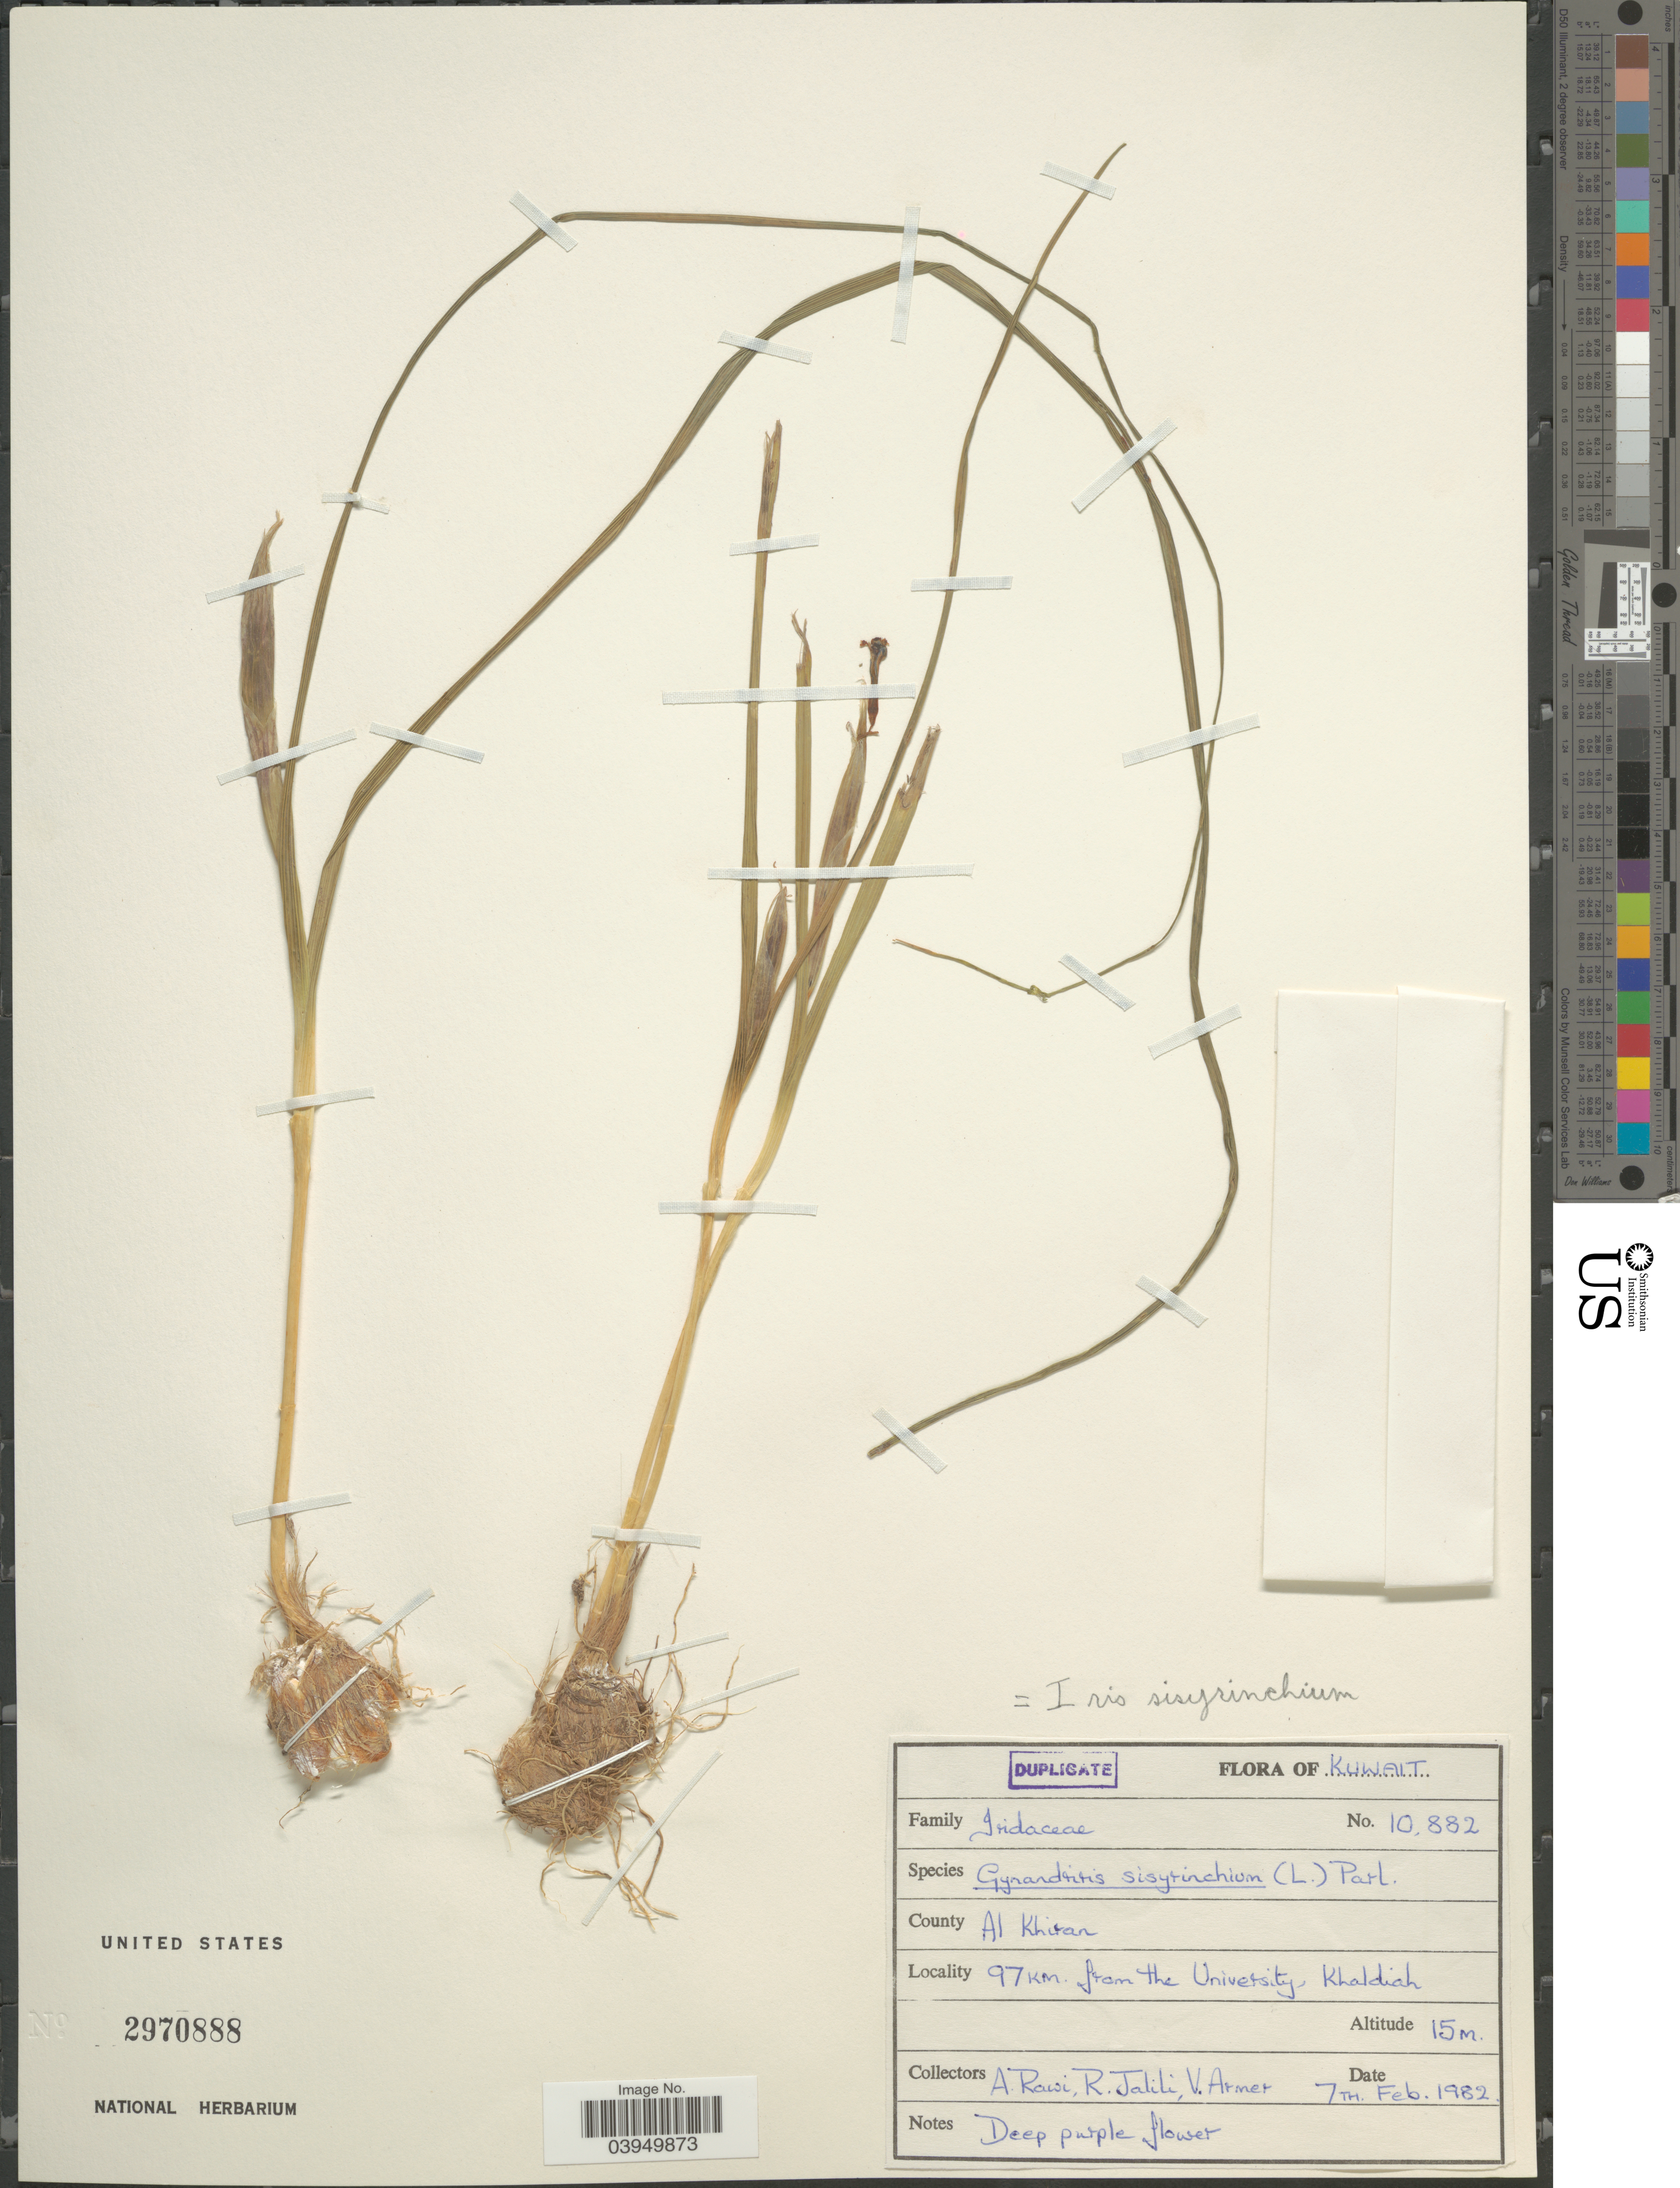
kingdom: Plantae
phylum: Tracheophyta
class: Liliopsida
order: Asparagales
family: Iridaceae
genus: Iris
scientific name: Iris sisyrinchium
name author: L.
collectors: A. Rawi, R. Jalili & V. Armet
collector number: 10882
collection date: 1982-02-07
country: Kuwait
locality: Al Khiran. 97 km. from the University, Khaldiah.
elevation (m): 15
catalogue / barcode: US 2970888